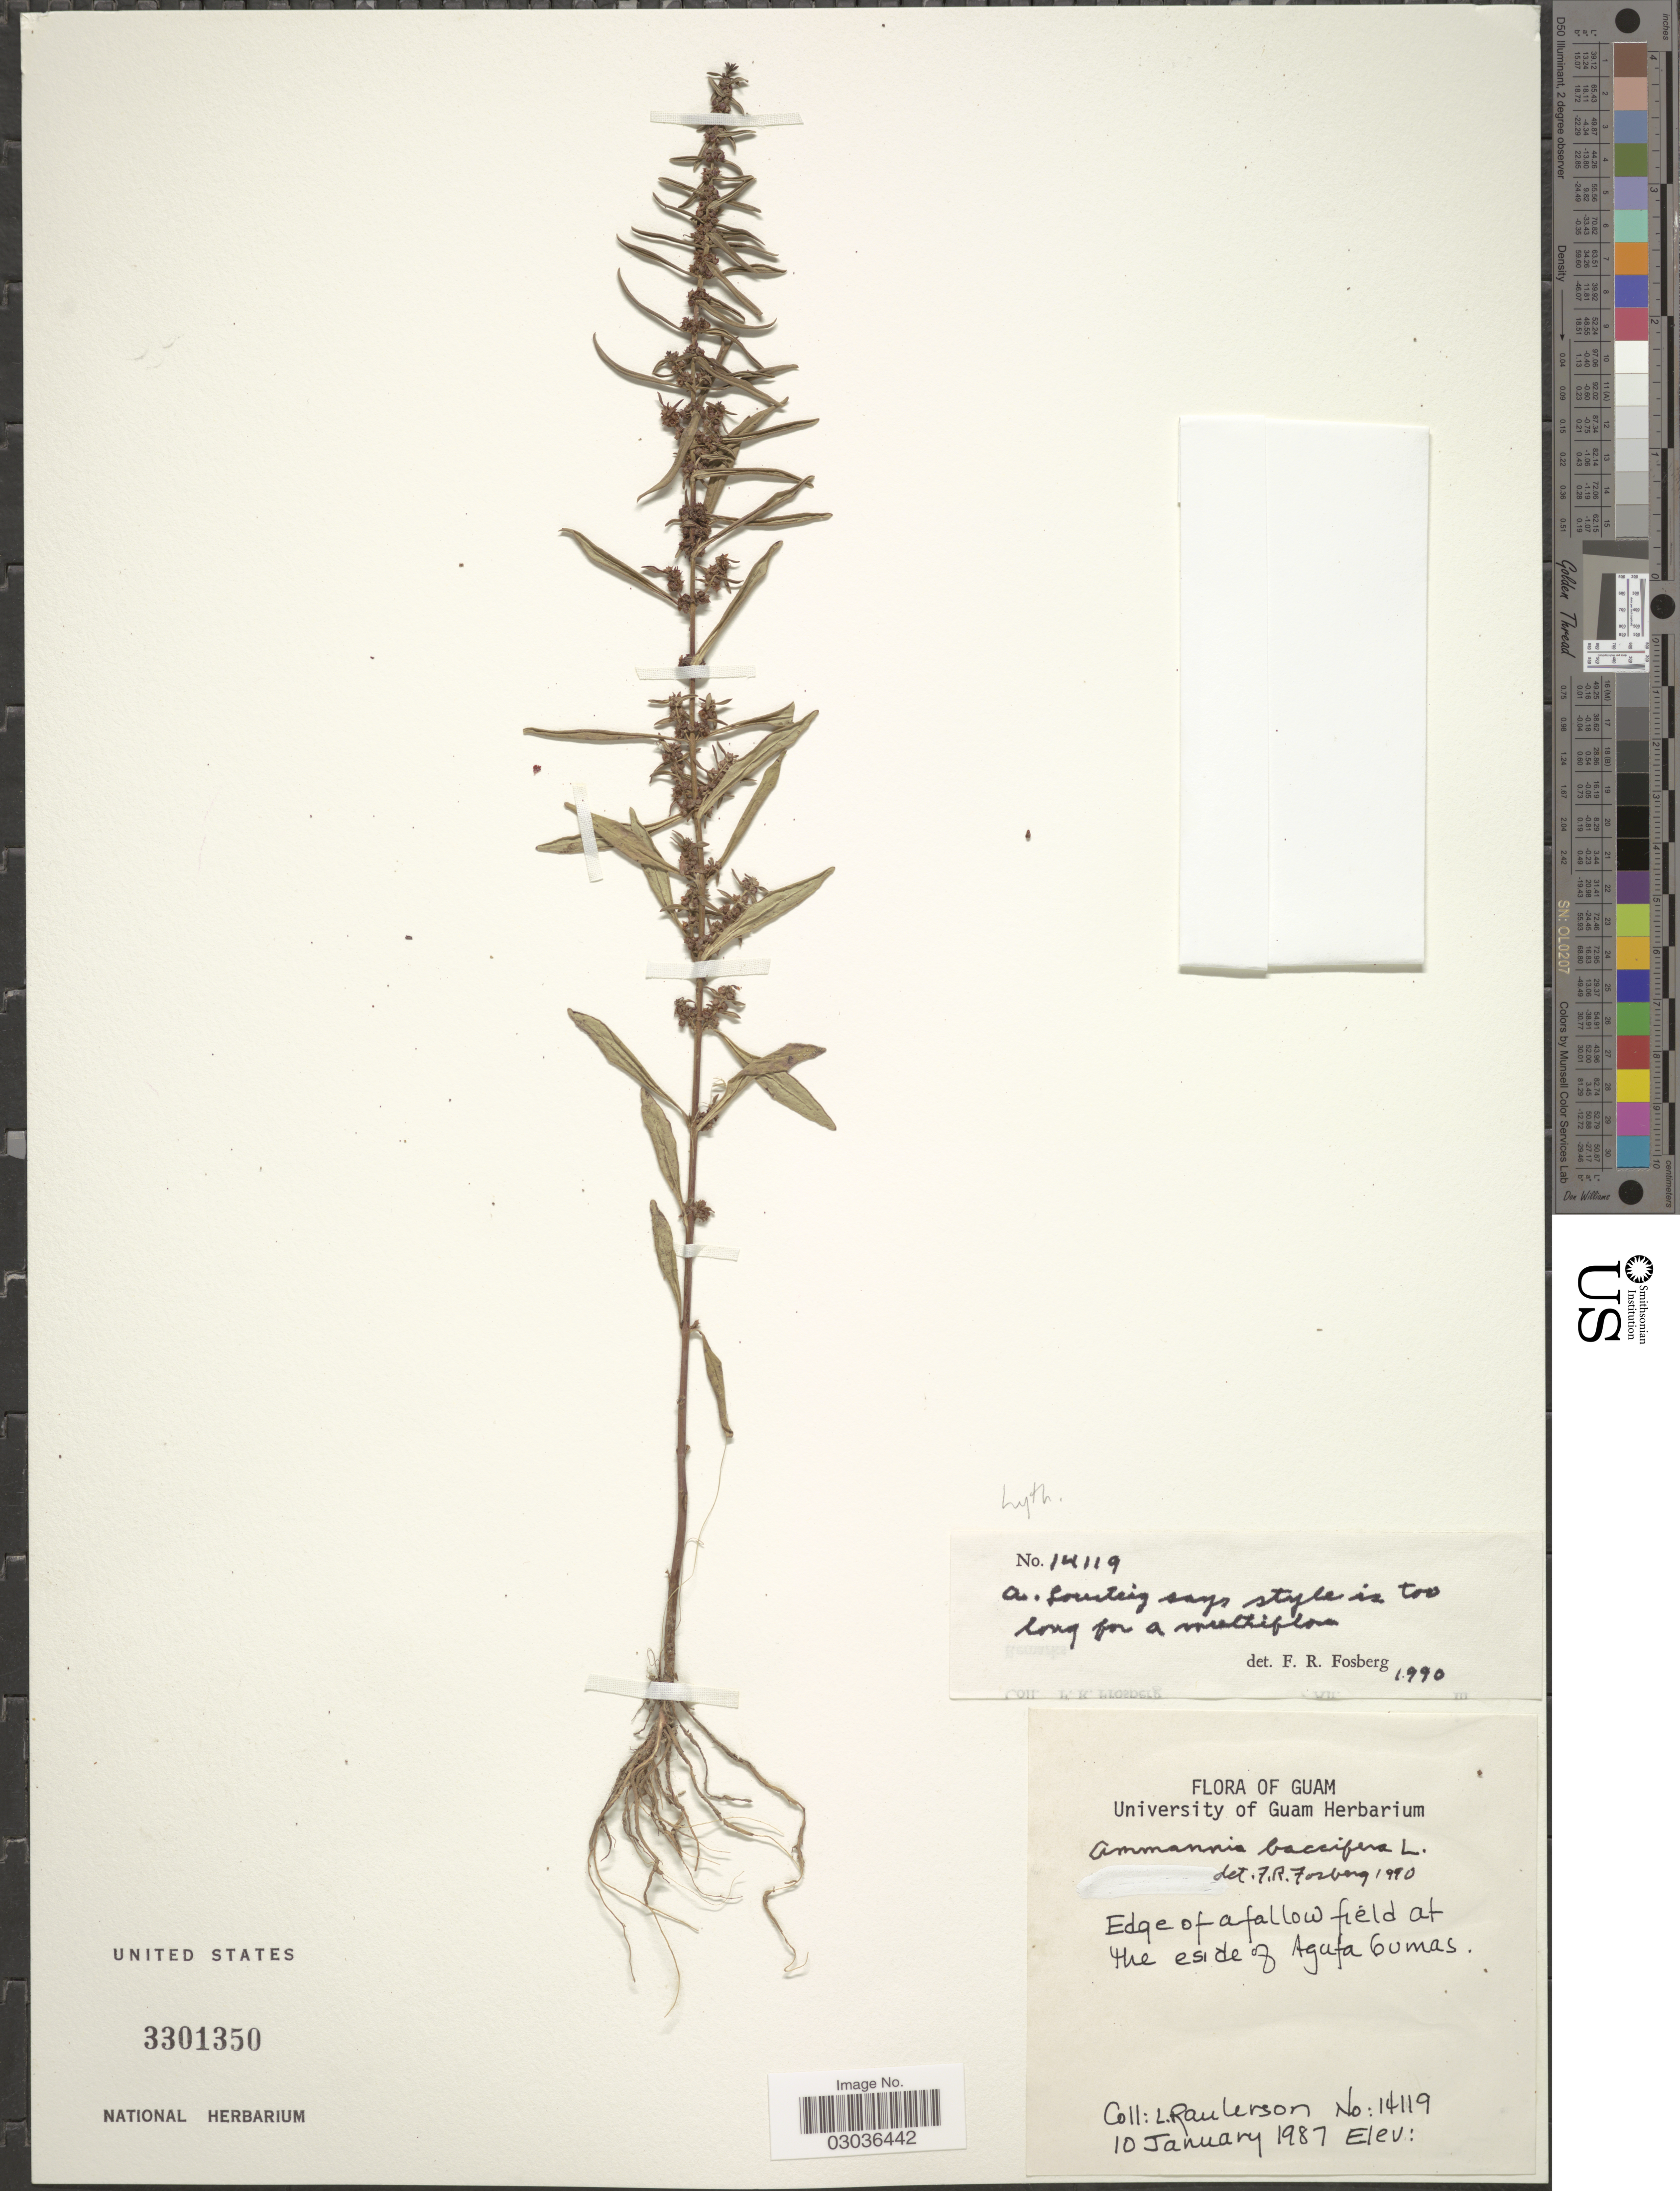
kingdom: Plantae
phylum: Tracheophyta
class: Magnoliopsida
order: Myrtales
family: Lythraceae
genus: Ammannia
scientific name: Ammannia baccifera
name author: L.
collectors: L. Raulerson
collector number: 14119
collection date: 1987-01-10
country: Guam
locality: Edge of a fallow field at the e side of Agafa Gumas.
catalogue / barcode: US 3301350